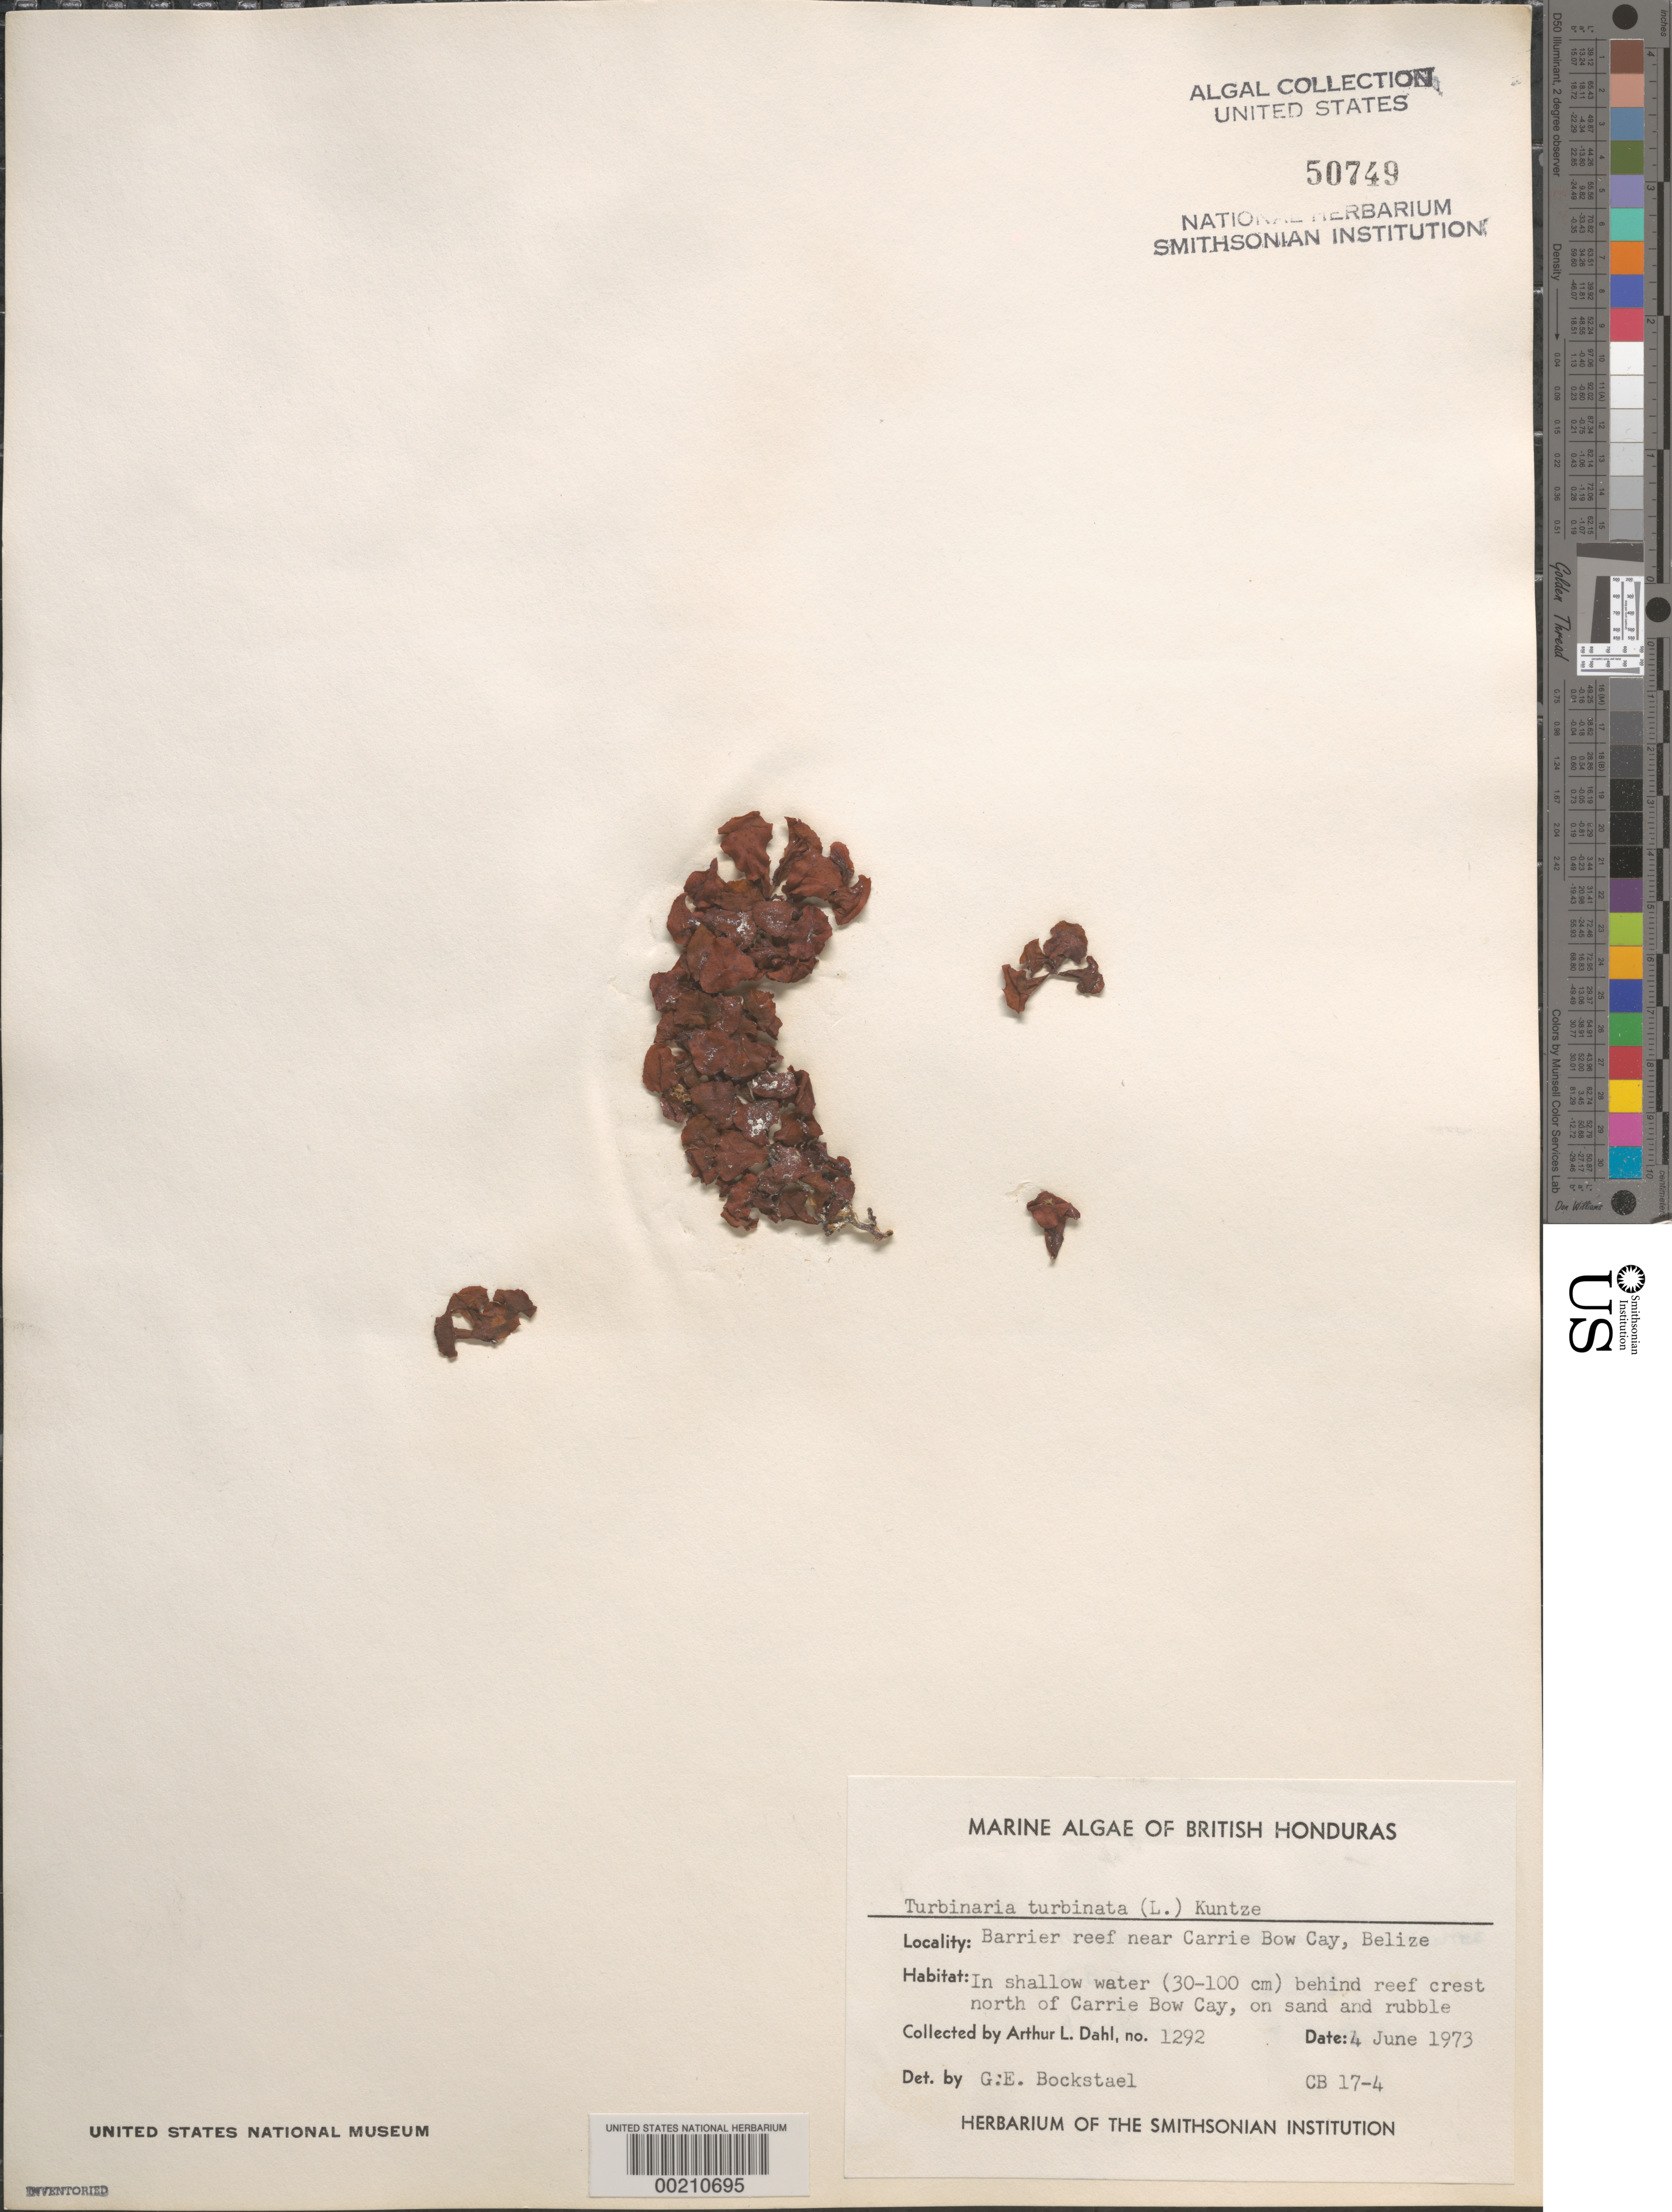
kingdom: Chromista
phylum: Ochrophyta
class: Phaeophyceae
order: Fucales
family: Sargassaceae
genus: Turbinaria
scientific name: Turbinaria turbinata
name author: (L.) Kuntze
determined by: Bockstael, G. E.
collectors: A. Dahl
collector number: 1292 & CB 17-4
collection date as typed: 04 Jun 1973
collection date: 1973-06-04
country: Belize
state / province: Stann Creek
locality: Barrier reef north of Carrie Bow Cay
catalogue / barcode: US 50749